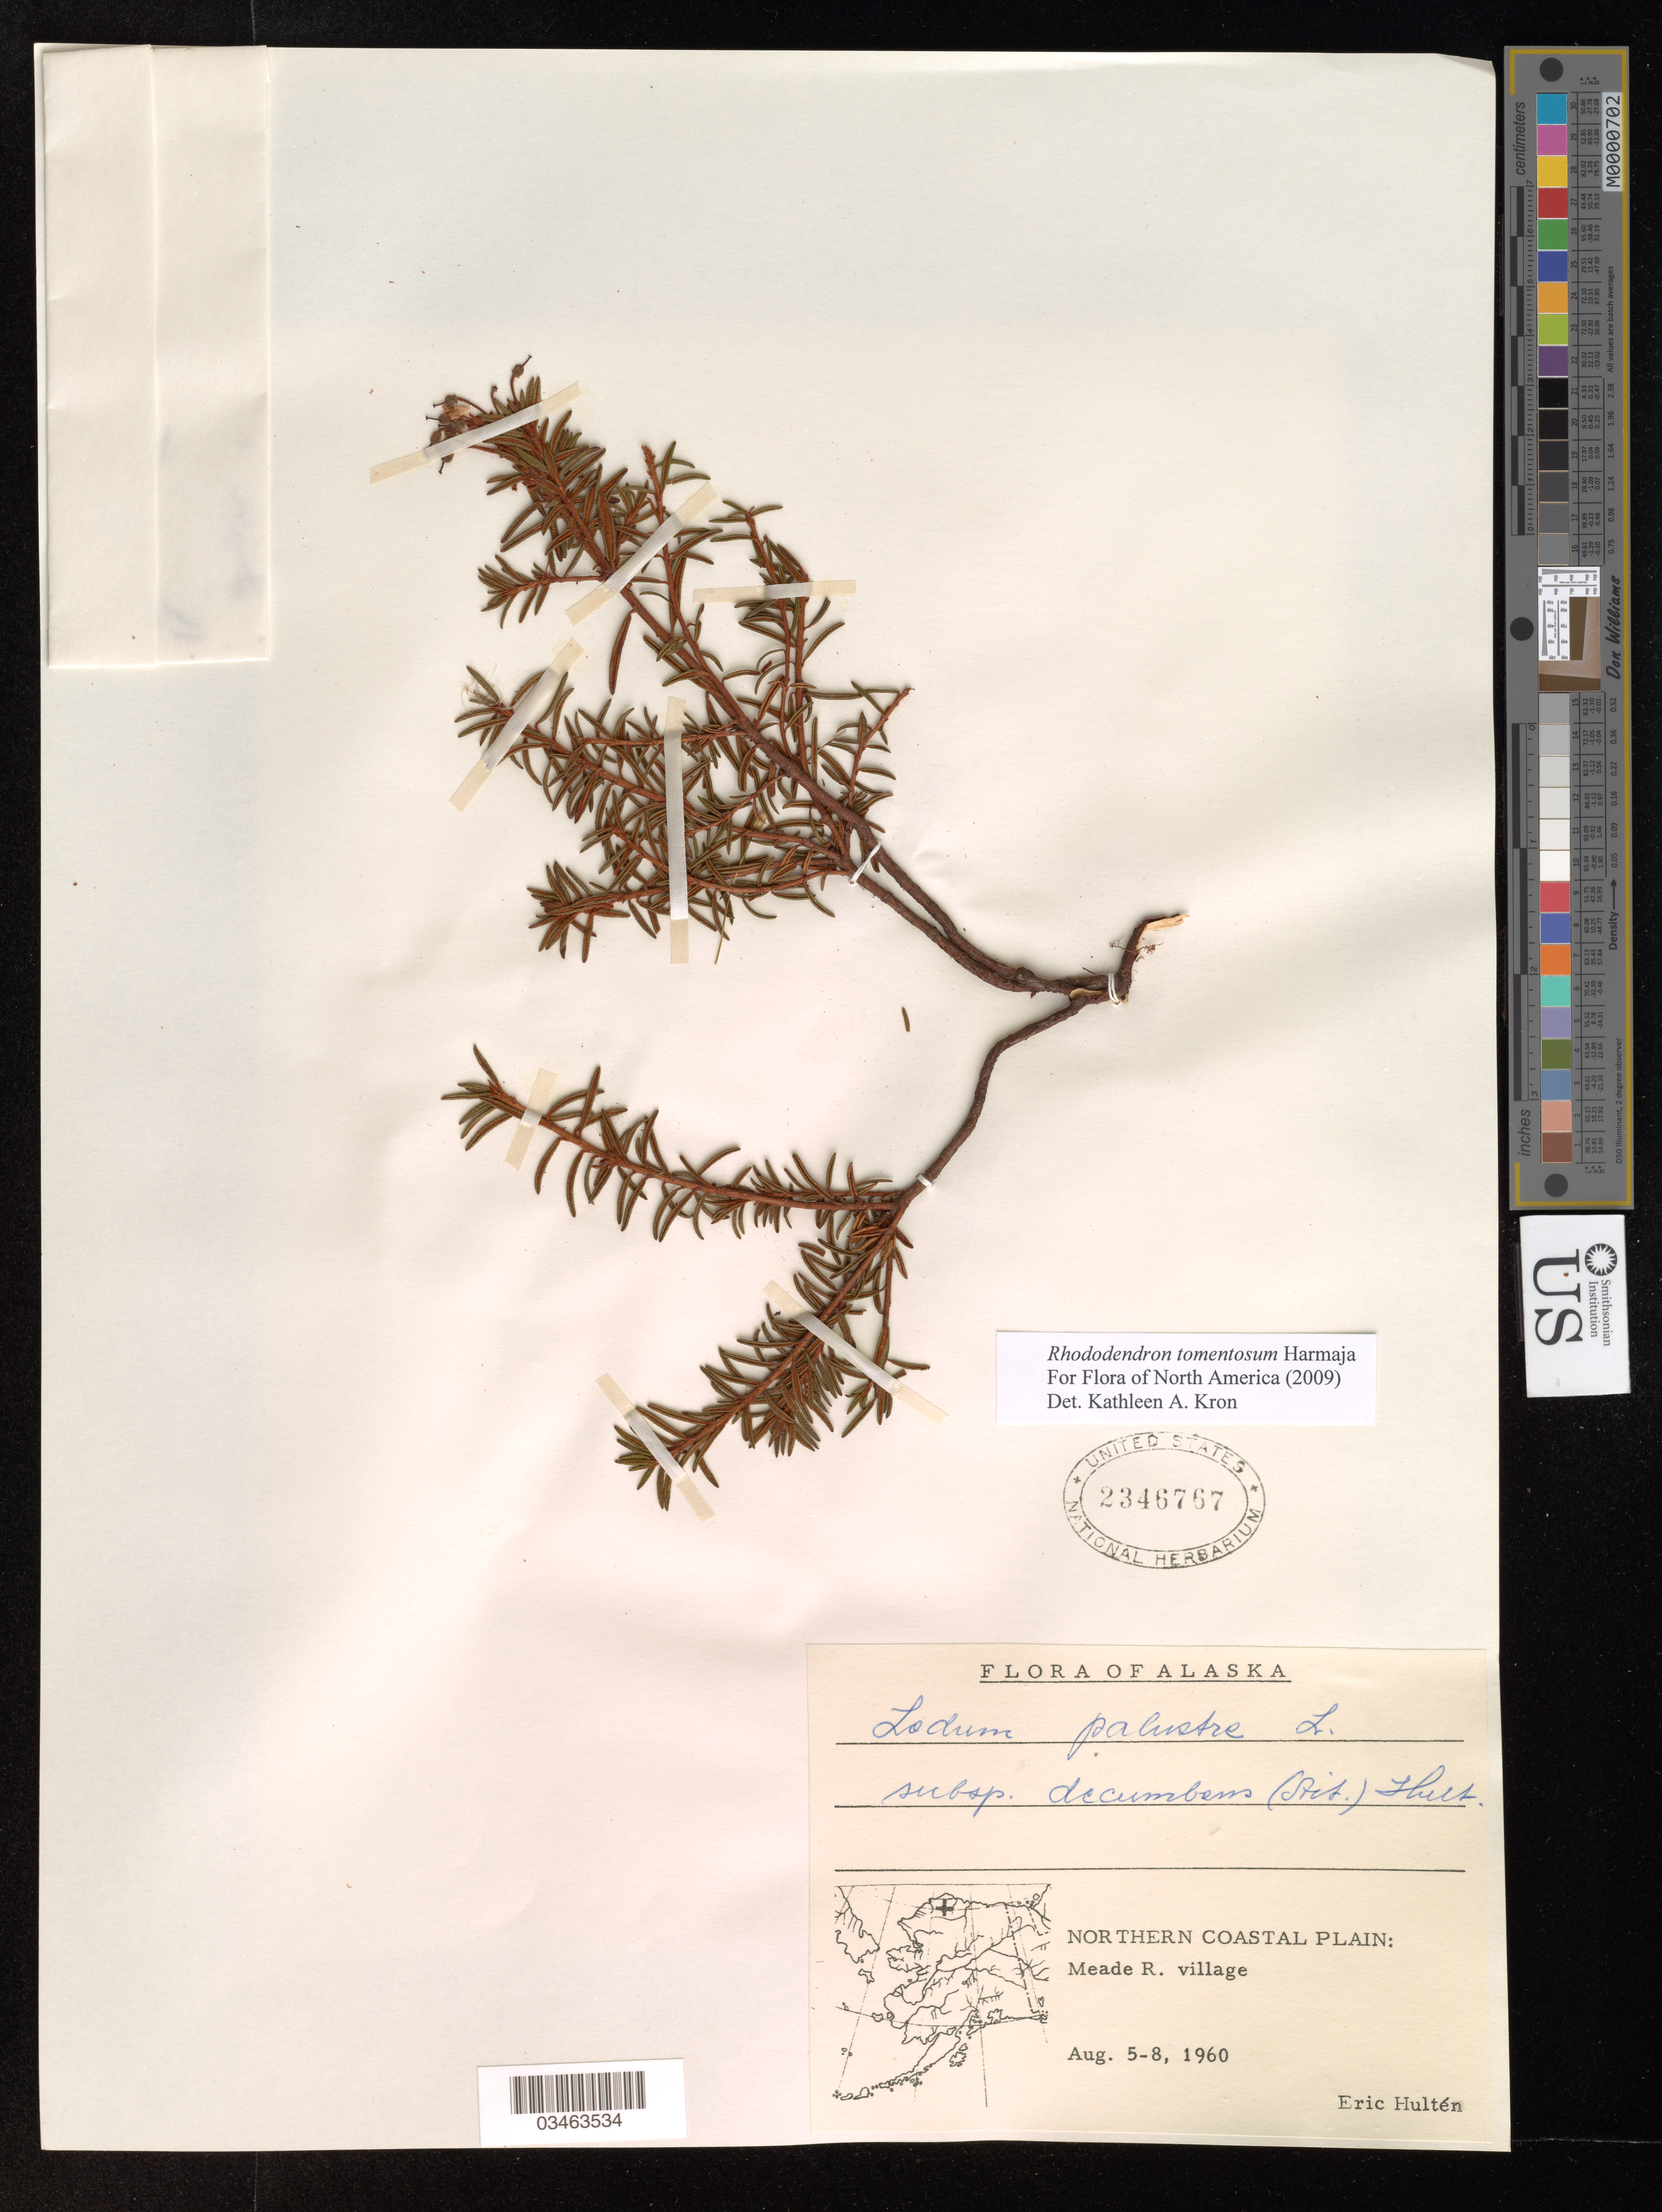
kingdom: Plantae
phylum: Tracheophyta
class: Magnoliopsida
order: Ericales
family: Ericaceae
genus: Rhododendron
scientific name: Rhododendron tomentosum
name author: Harmaja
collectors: E. Hultén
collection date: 1960-08-05/1960-08-08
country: United States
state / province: Alaska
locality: Northern Coastal Plain: Meade R. village.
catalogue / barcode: US 2346767